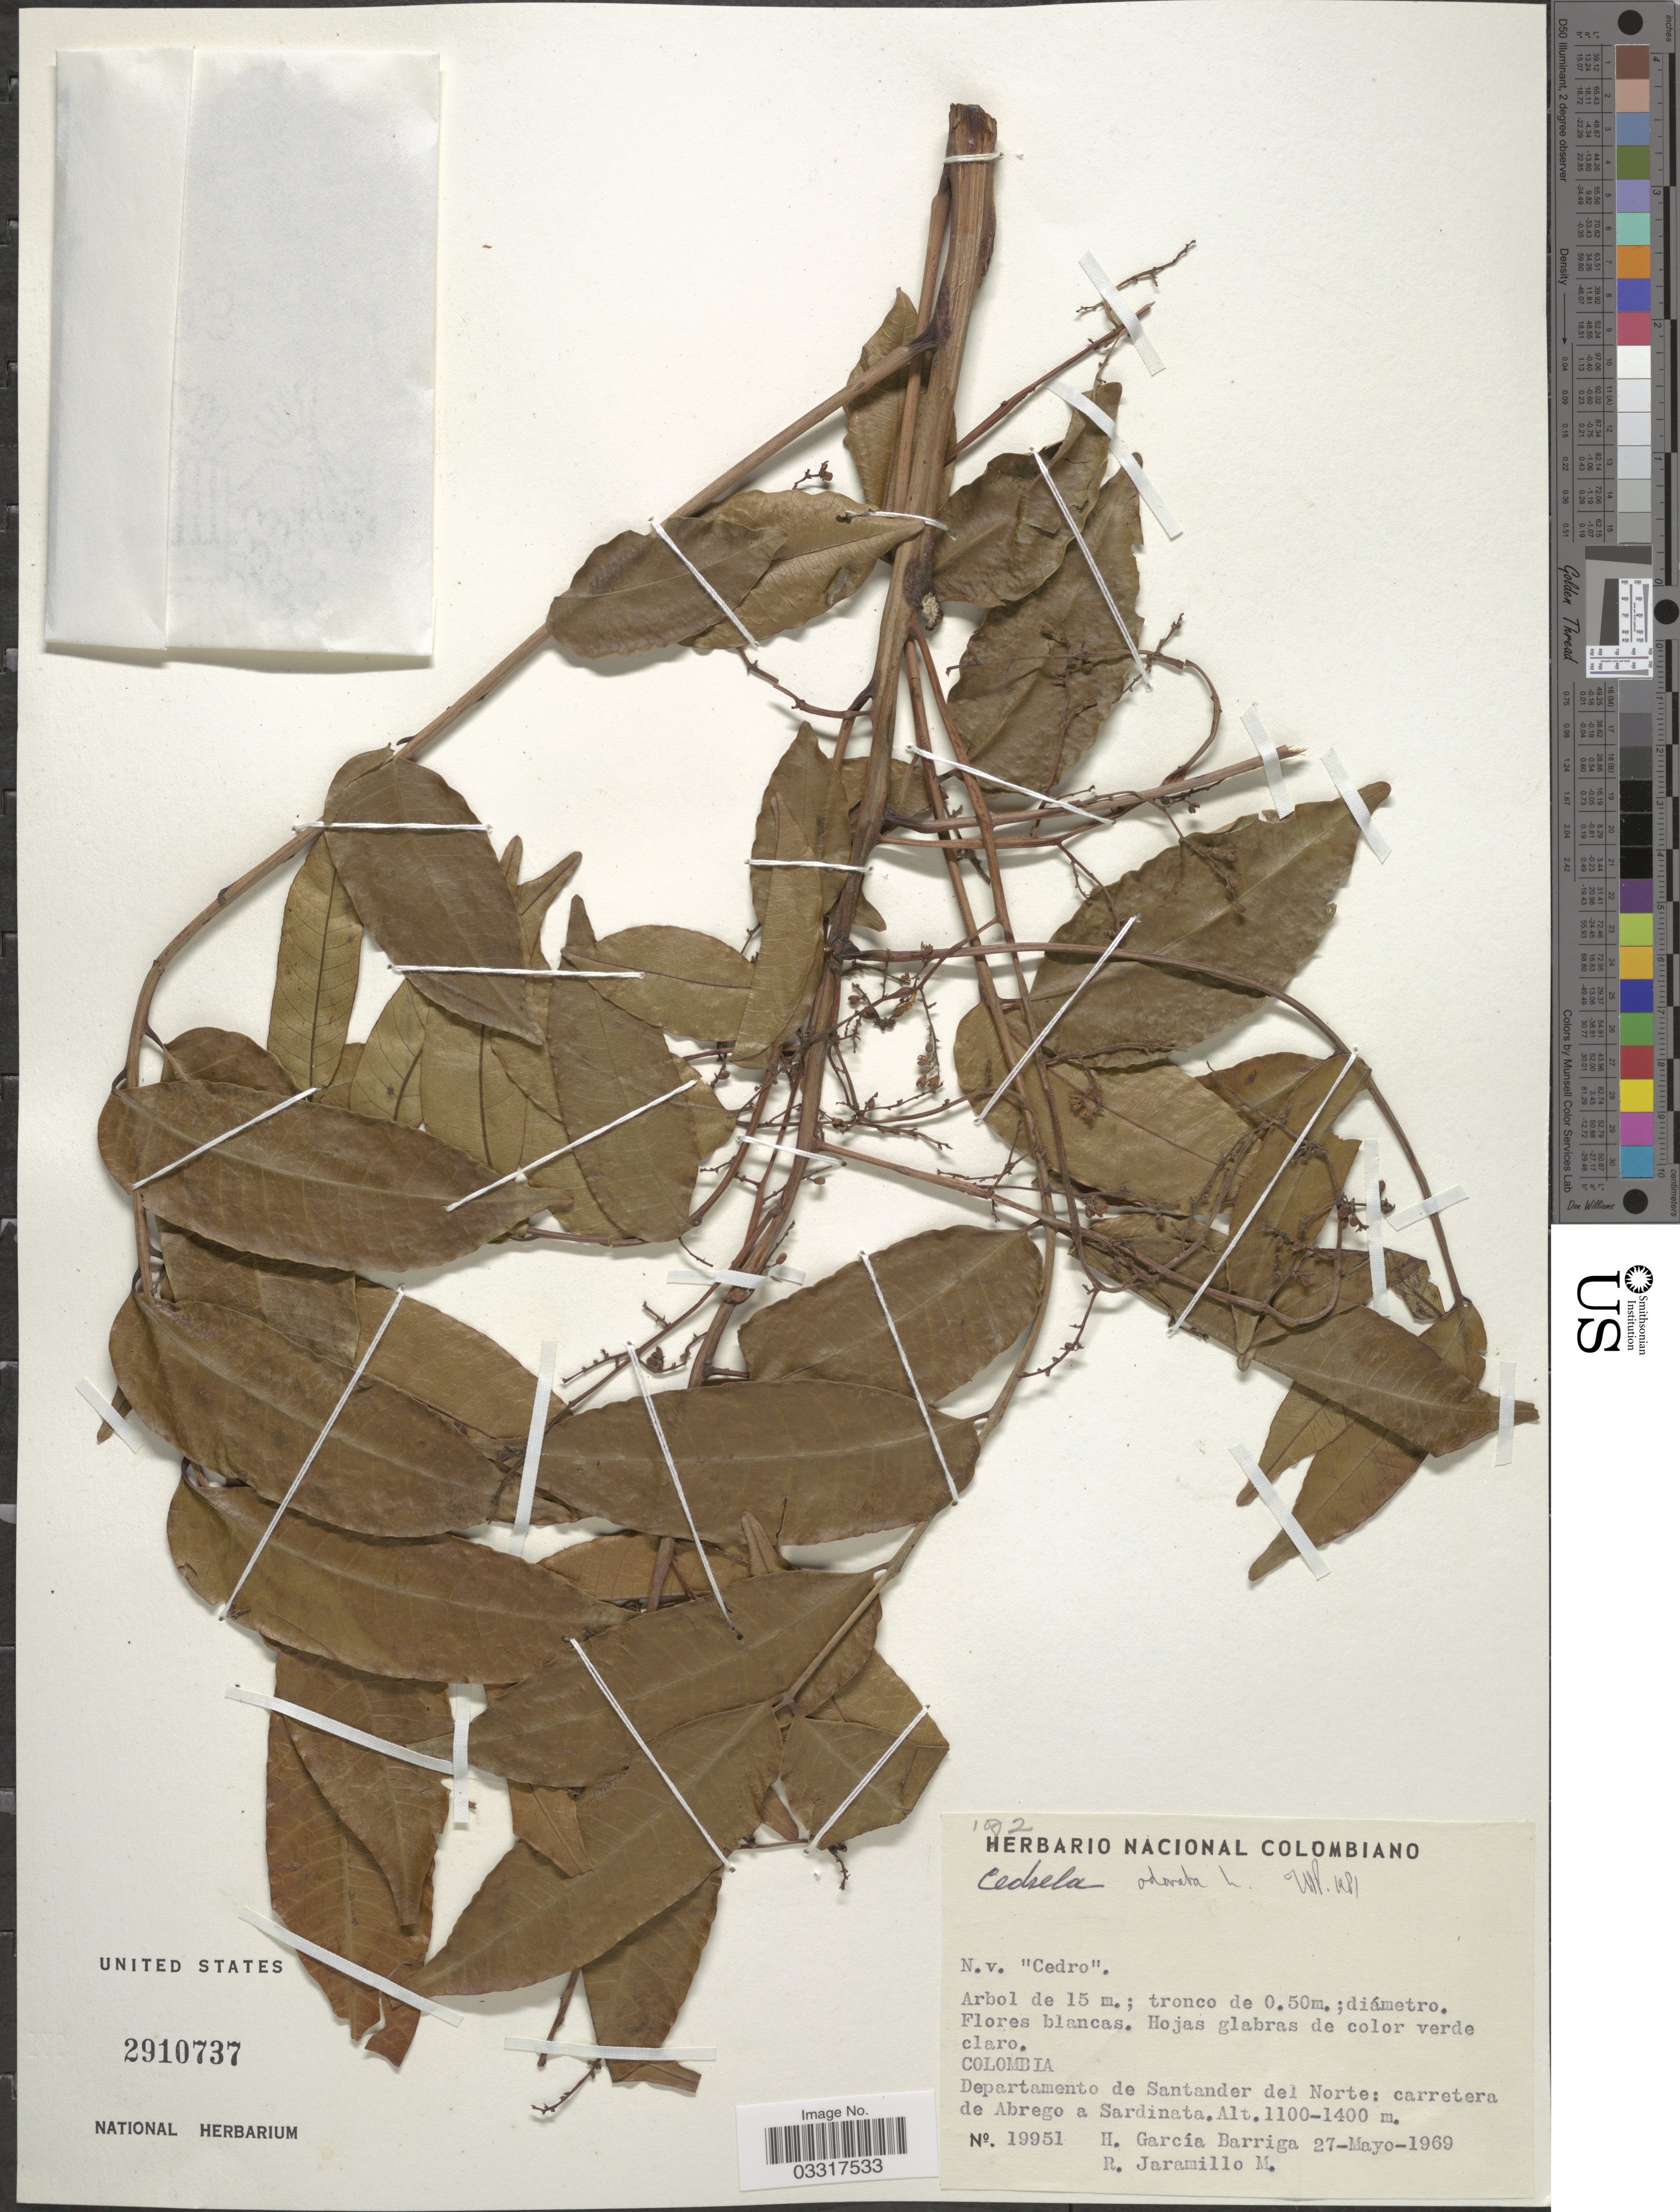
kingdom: Plantae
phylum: Tracheophyta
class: Magnoliopsida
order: Sapindales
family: Meliaceae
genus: Cedrela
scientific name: Cedrela odorata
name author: L.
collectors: H. García Barriga & R. Jaramillo M.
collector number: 19951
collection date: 1969-05-27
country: Colombia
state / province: Norte de Santander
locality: Departamento de Santander del Norte: carretera de Abrego a Sardinata.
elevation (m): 1100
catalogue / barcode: US 2910737